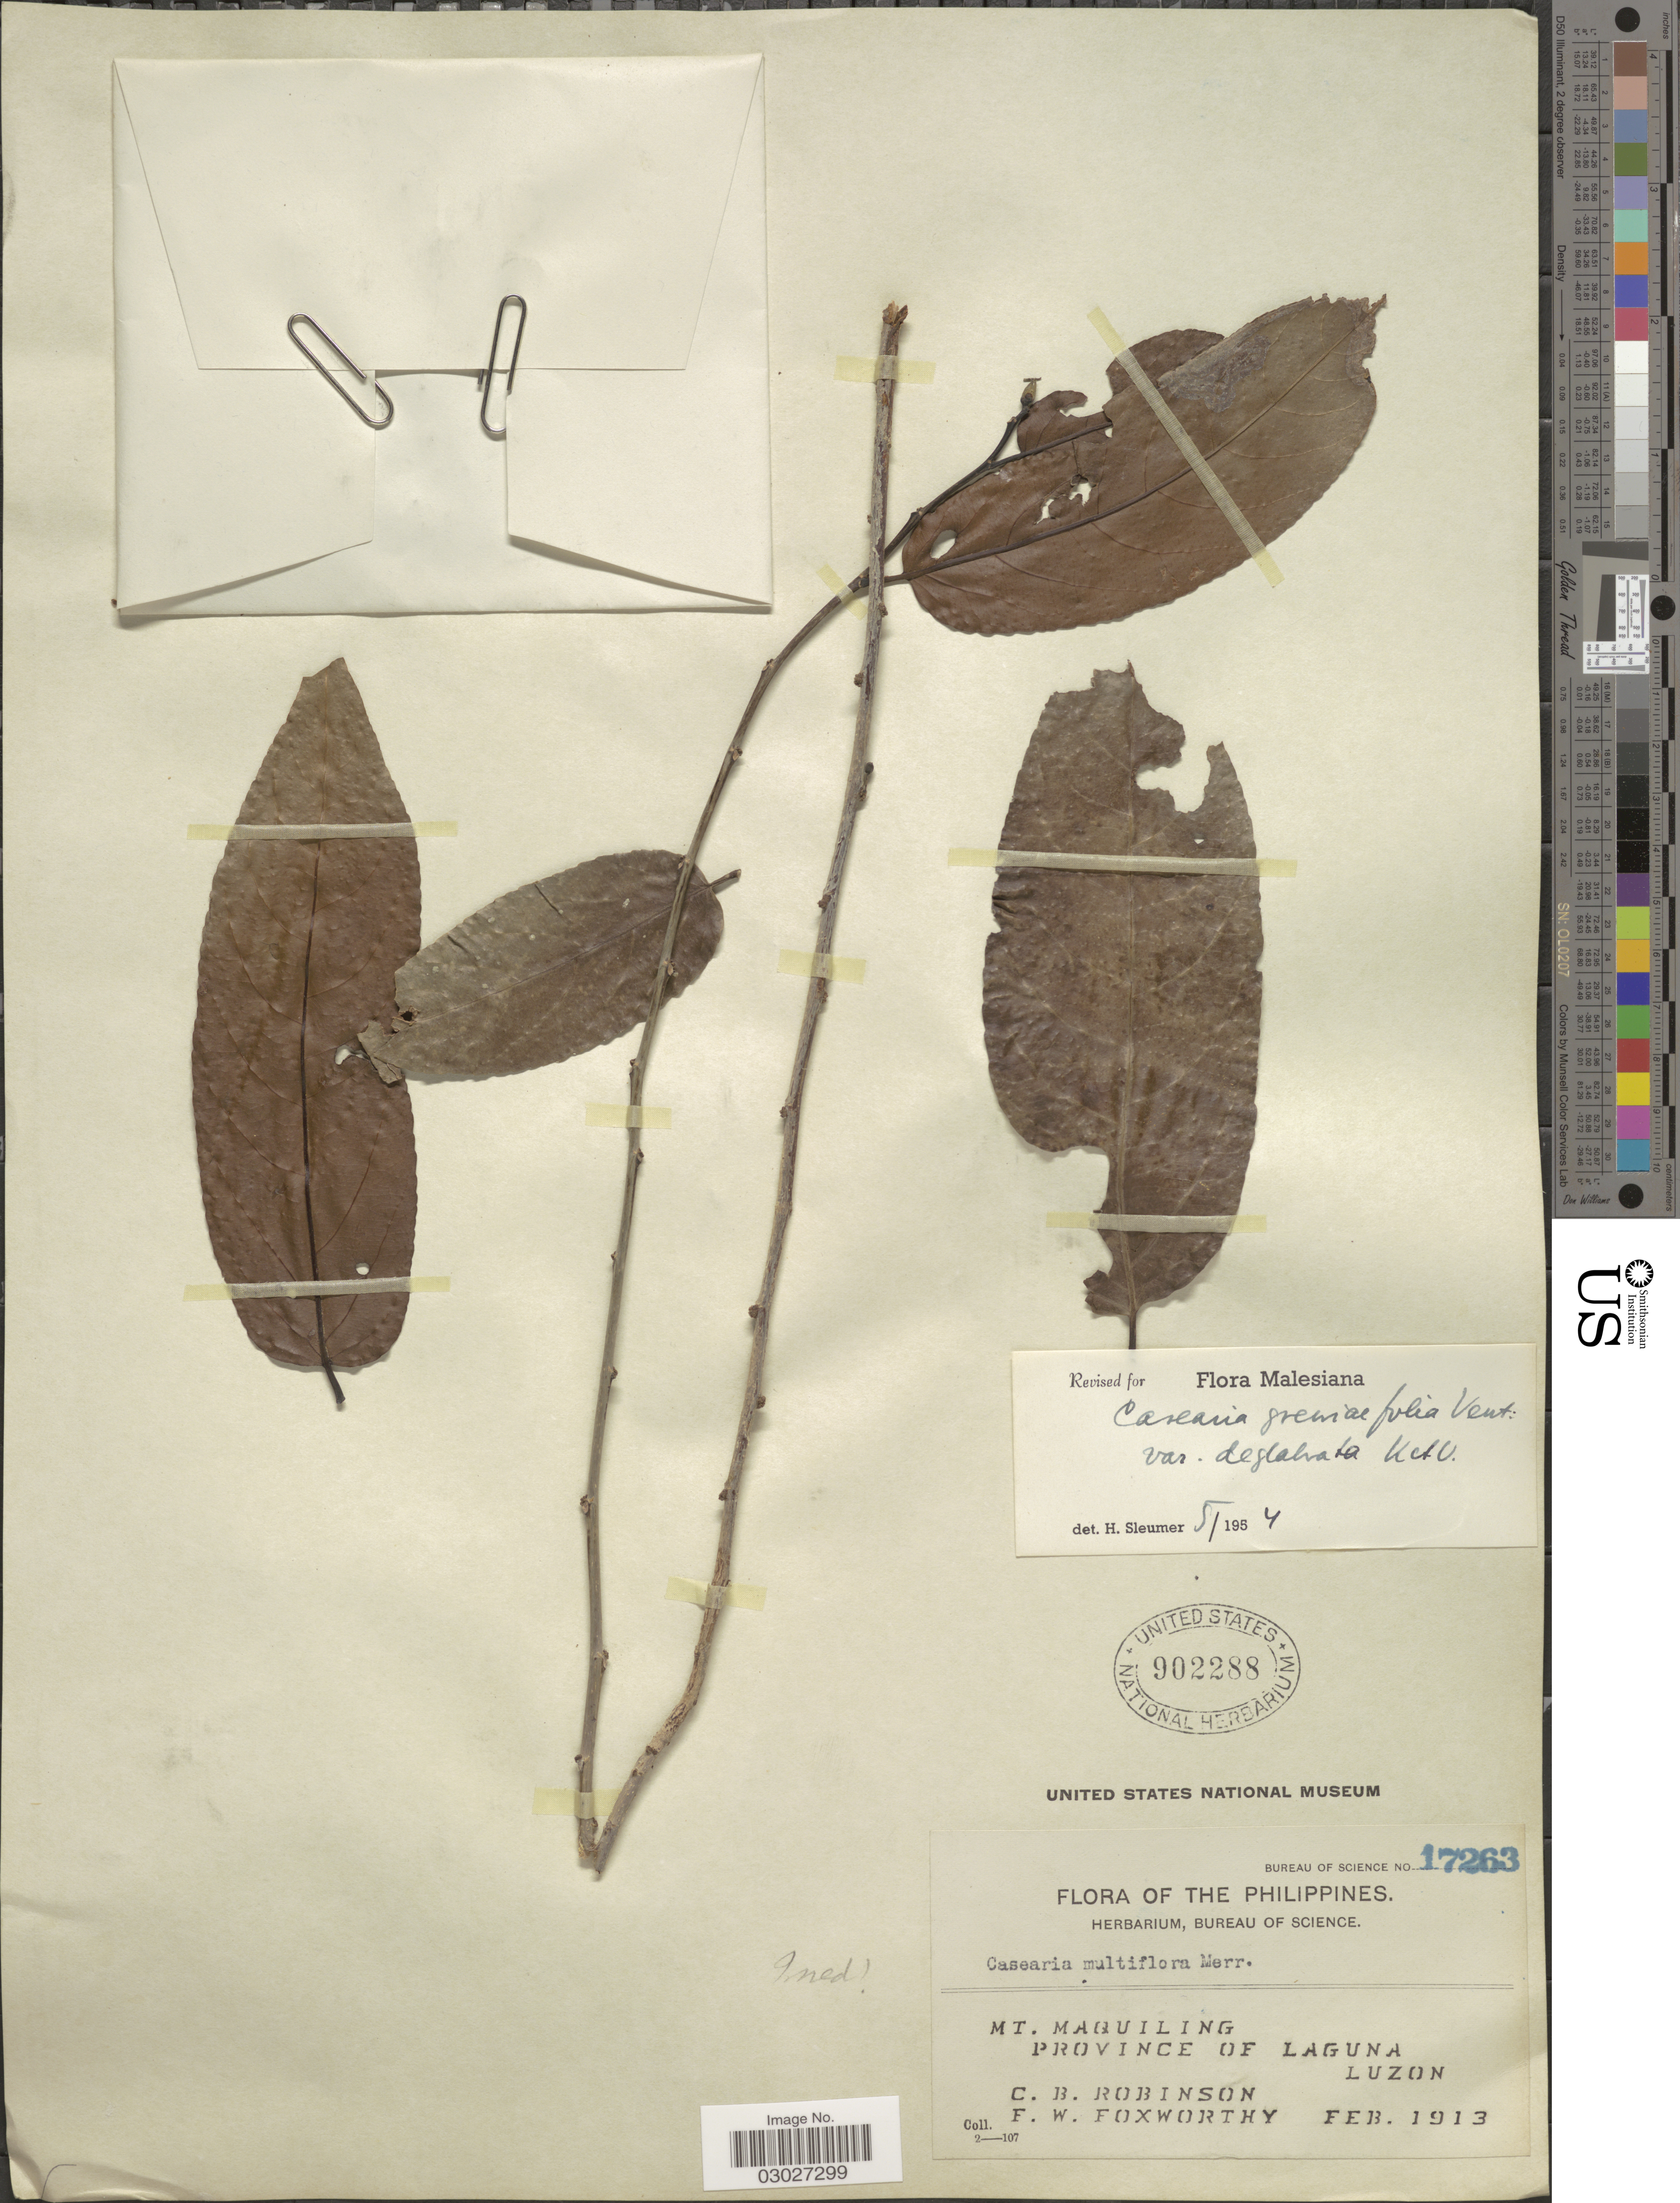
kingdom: Plantae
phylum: Tracheophyta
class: Magnoliopsida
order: Malpighiales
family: Salicaceae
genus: Casearia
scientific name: Casearia grewiifolia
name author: Vent.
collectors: C. Robinson & F. W. Foxworthy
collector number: Bureau of Science 17263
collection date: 1913-02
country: Philippines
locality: Mt. Maquiling, Province of Laguna, Luzon.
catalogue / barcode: US 902288